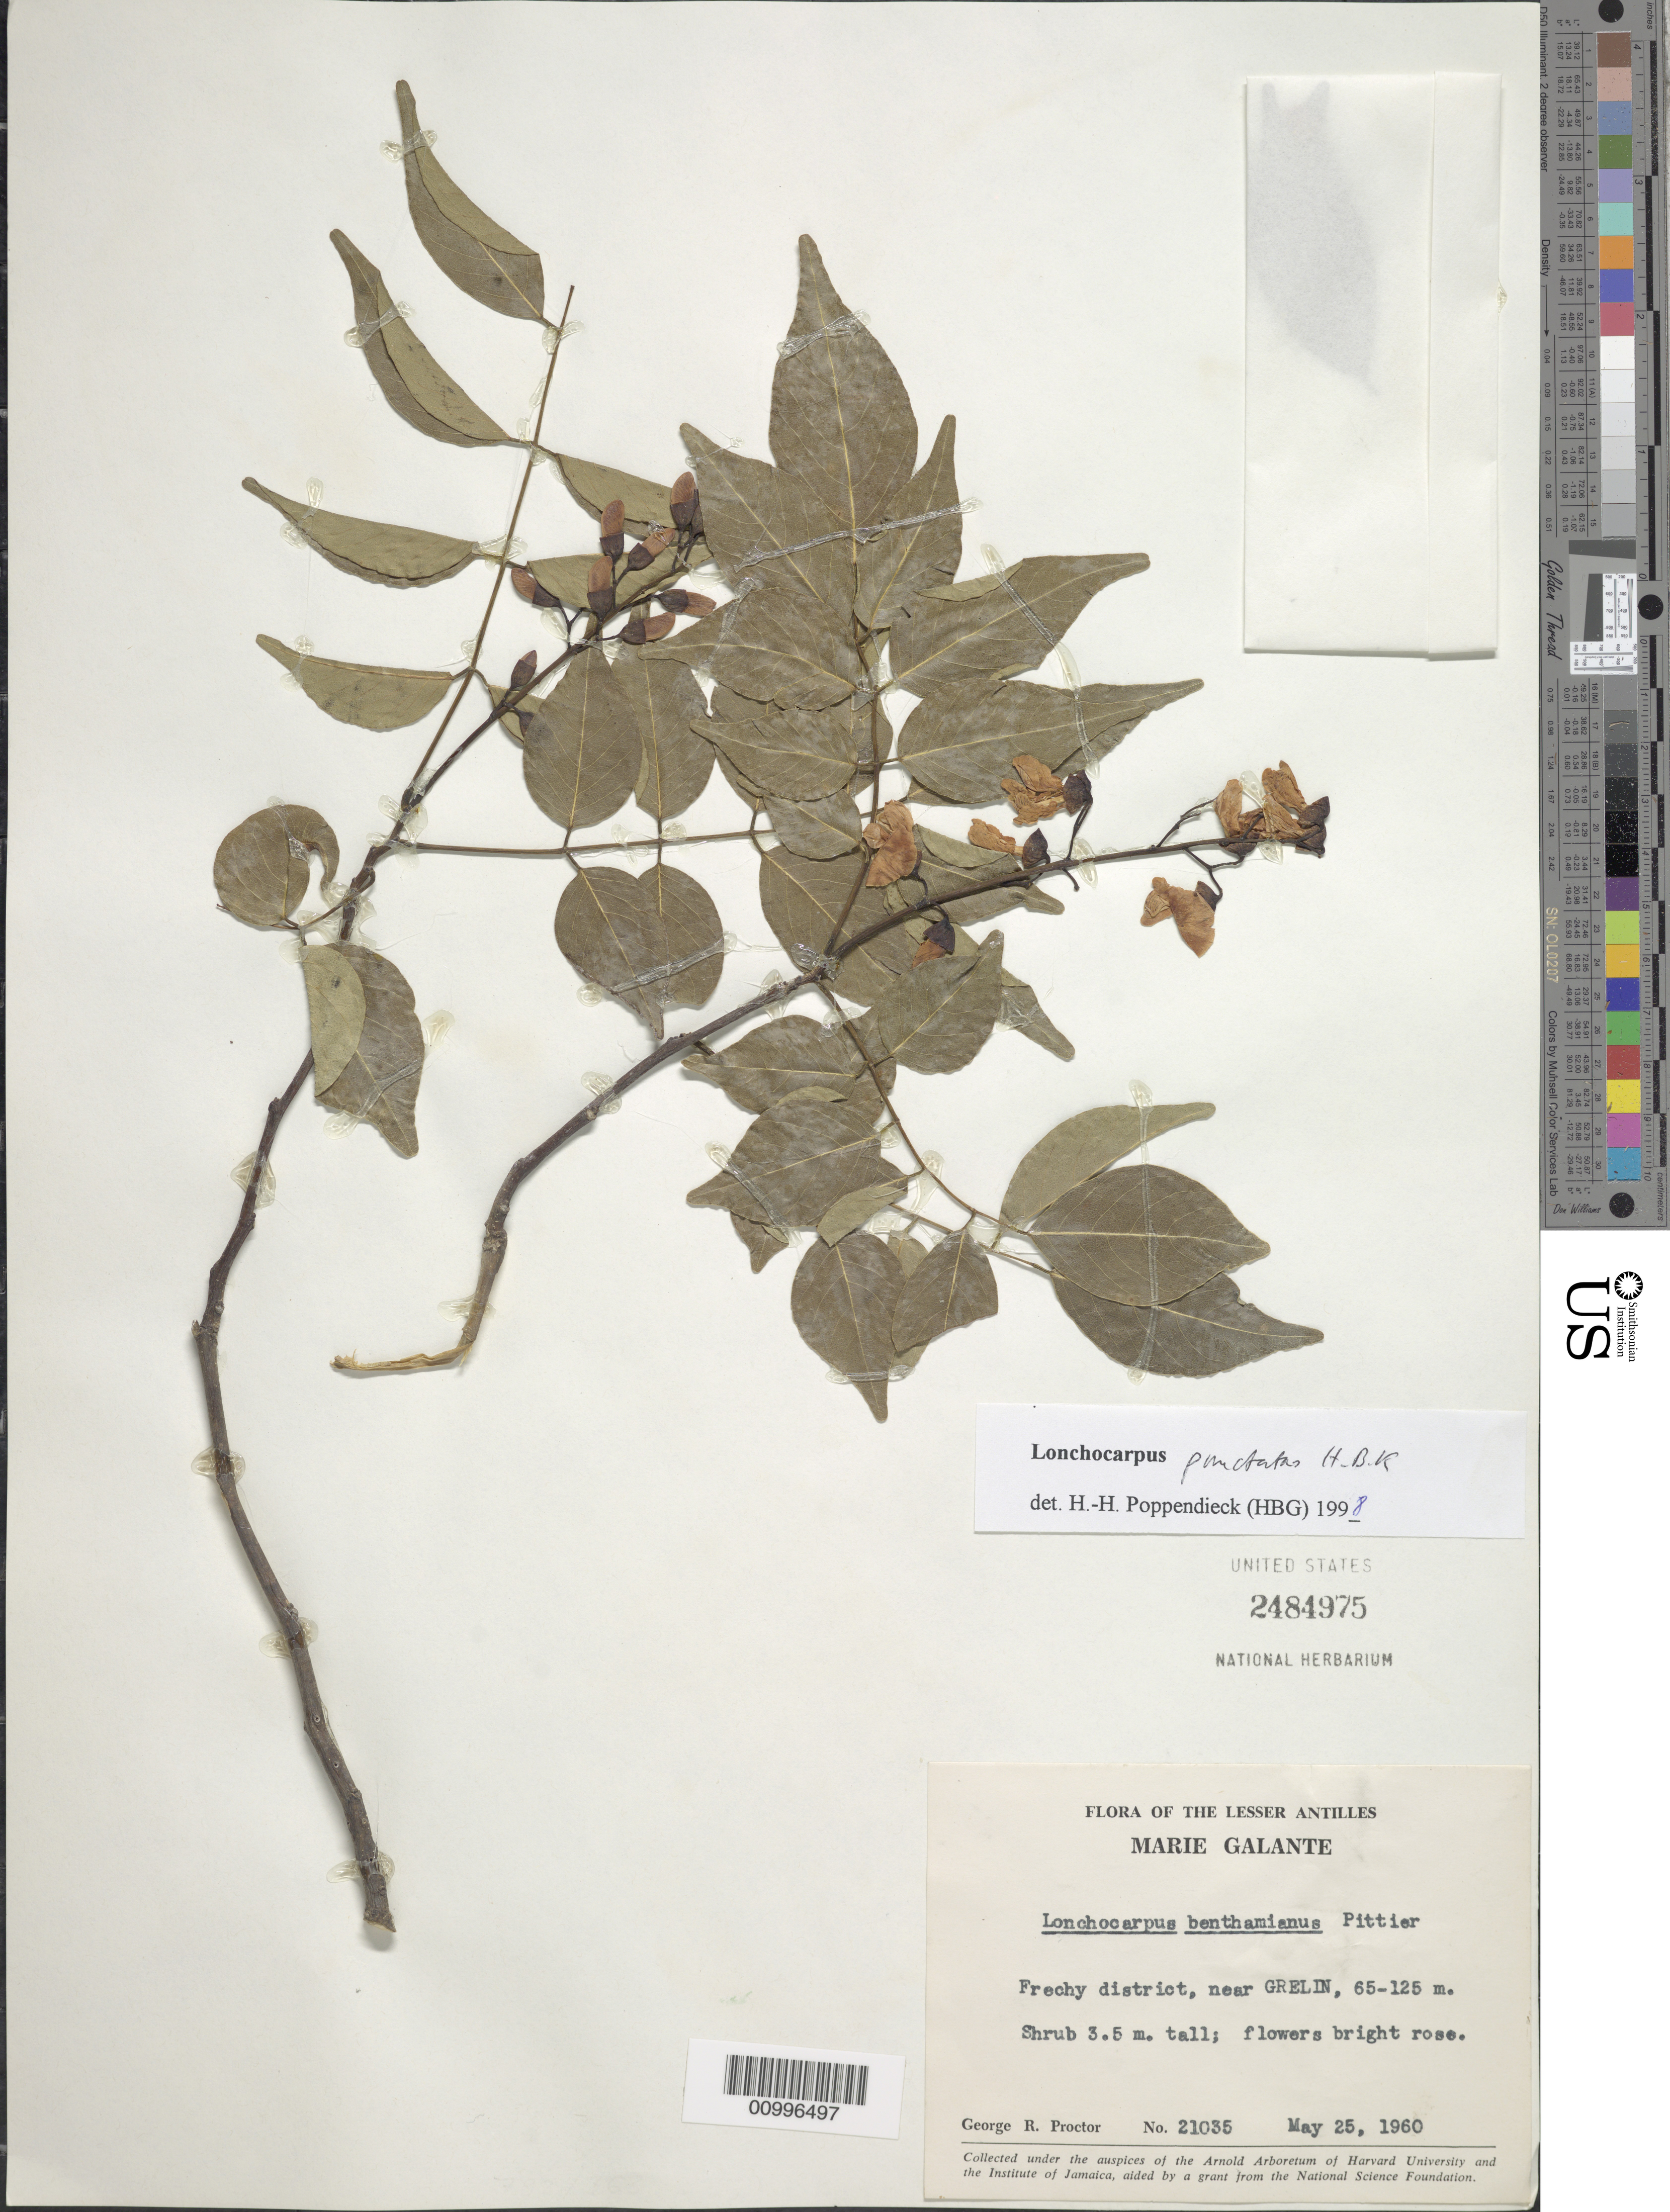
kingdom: Plantae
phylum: Tracheophyta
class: Magnoliopsida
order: Fabales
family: Fabaceae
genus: Lonchocarpus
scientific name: Lonchocarpus punctatus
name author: Kunth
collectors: G. R. Proctor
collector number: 21035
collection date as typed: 25 May 1960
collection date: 1960-05-25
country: Guadeloupe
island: Marie Galante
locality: French District, near Grelin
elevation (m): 65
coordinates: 0 N, 0 E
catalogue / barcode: US 2484975